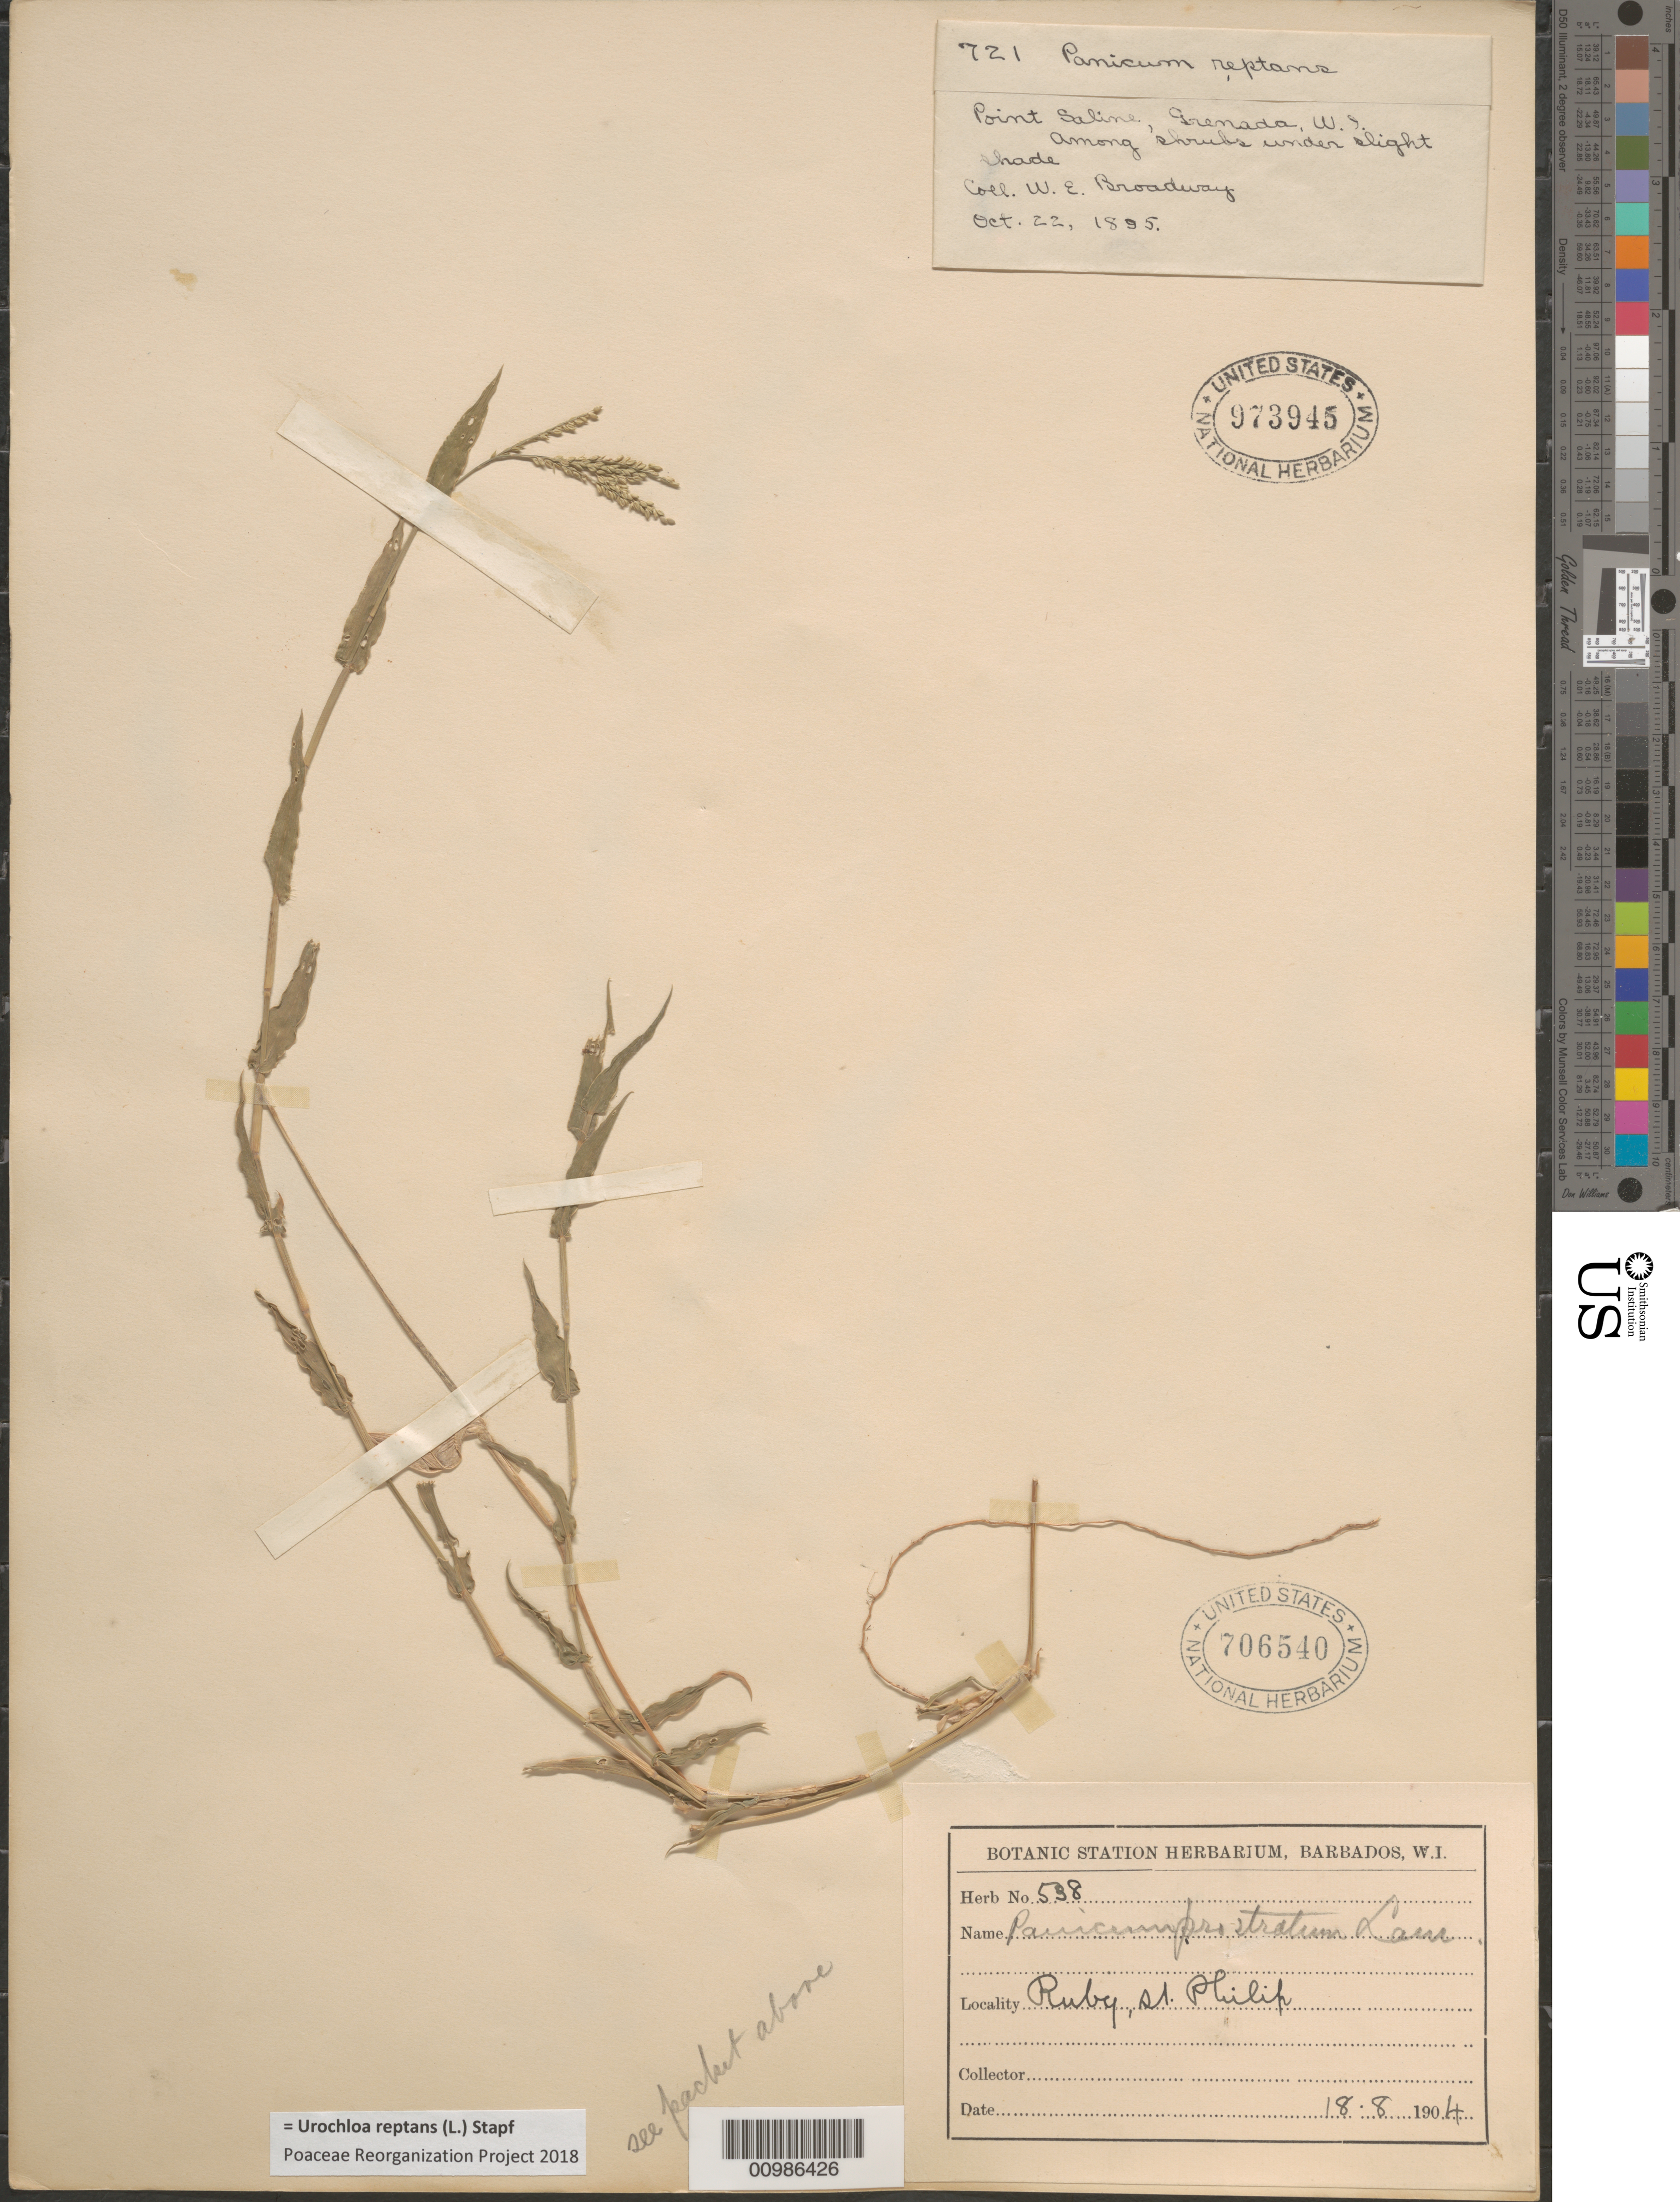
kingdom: Plantae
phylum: Tracheophyta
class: Liliopsida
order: Poales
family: Poaceae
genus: Brachiaria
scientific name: Brachiaria reptans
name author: (L.) C.E. Hubb. & C.A. Gardner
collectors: ex herb. Bot. Sta. Barbados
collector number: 538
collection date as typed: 18 Aug 1904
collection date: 1904-08-18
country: Barbados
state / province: Saint Philip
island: Barbados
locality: Ruby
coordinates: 0 N, 0 E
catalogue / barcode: US 706540